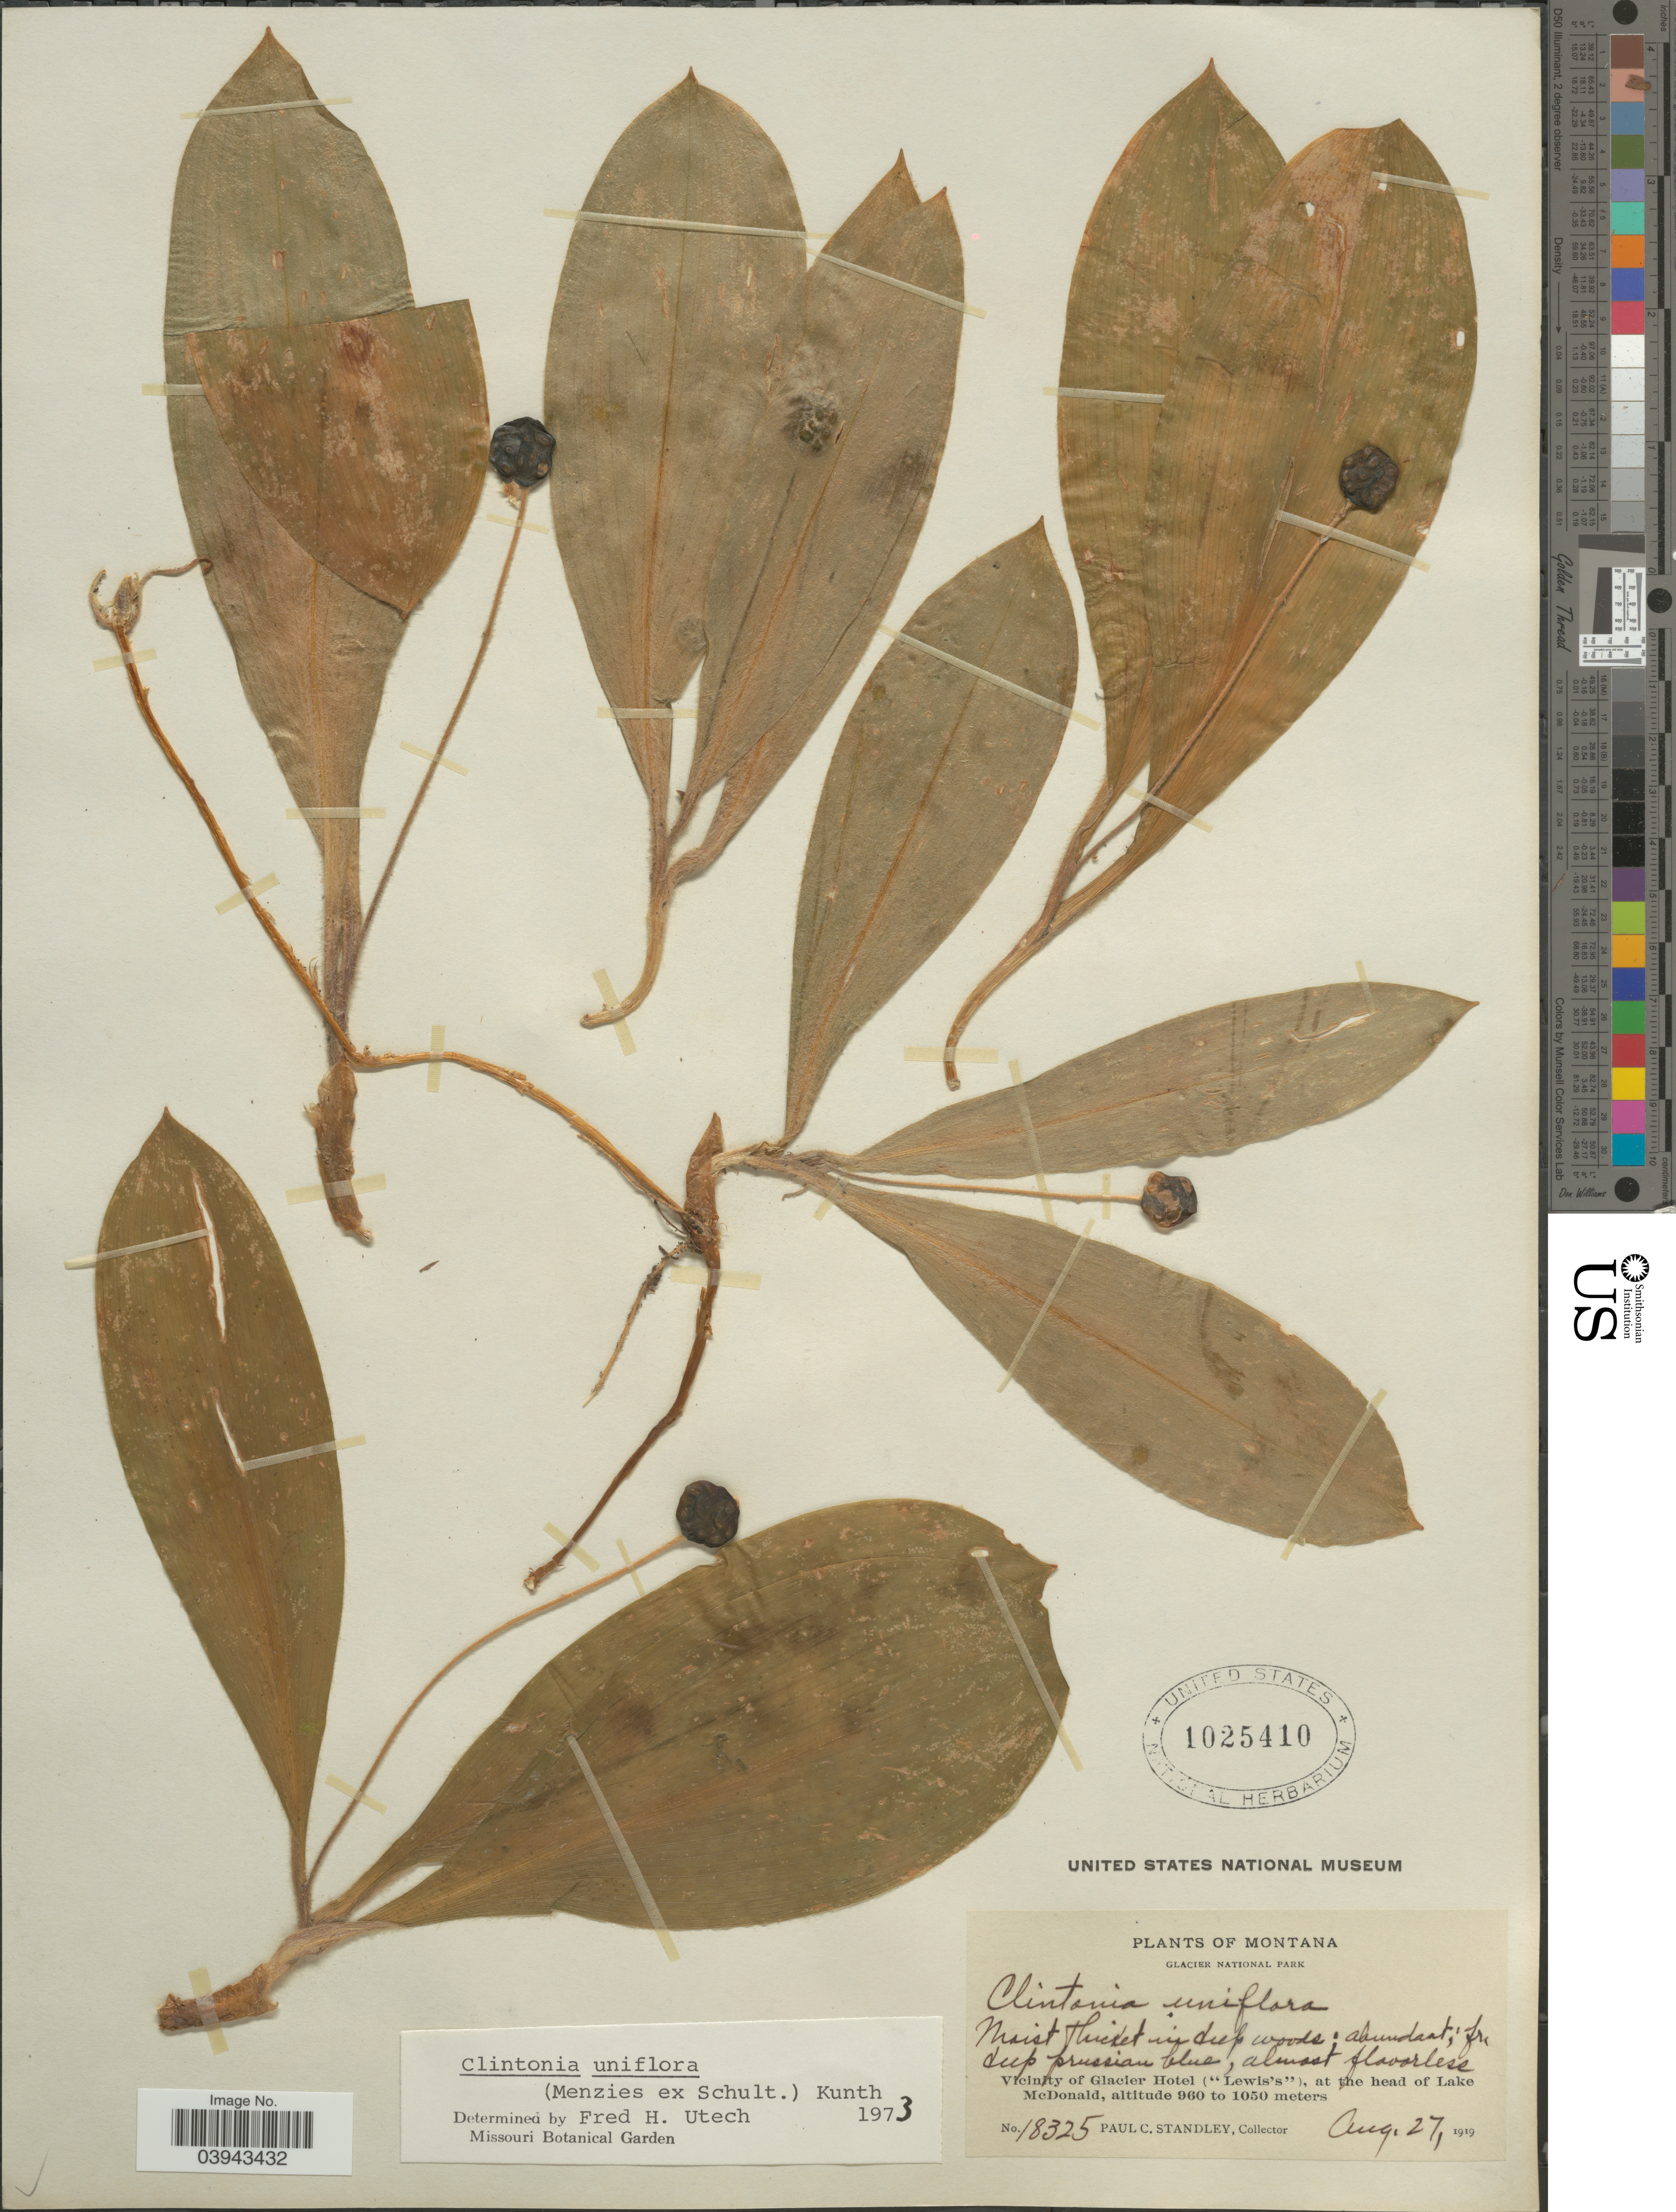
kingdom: Plantae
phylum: Tracheophyta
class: Liliopsida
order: Liliales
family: Liliaceae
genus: Clintonia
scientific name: Clintonia uniflora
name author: Kunth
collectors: P. C. Standley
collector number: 18325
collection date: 1919-08-27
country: United States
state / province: Montana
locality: Glacier National Park. Vicinity of Glacier Hotel ("Lewis's"), at the head of Lake McDonald.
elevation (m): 960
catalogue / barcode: US 1025410